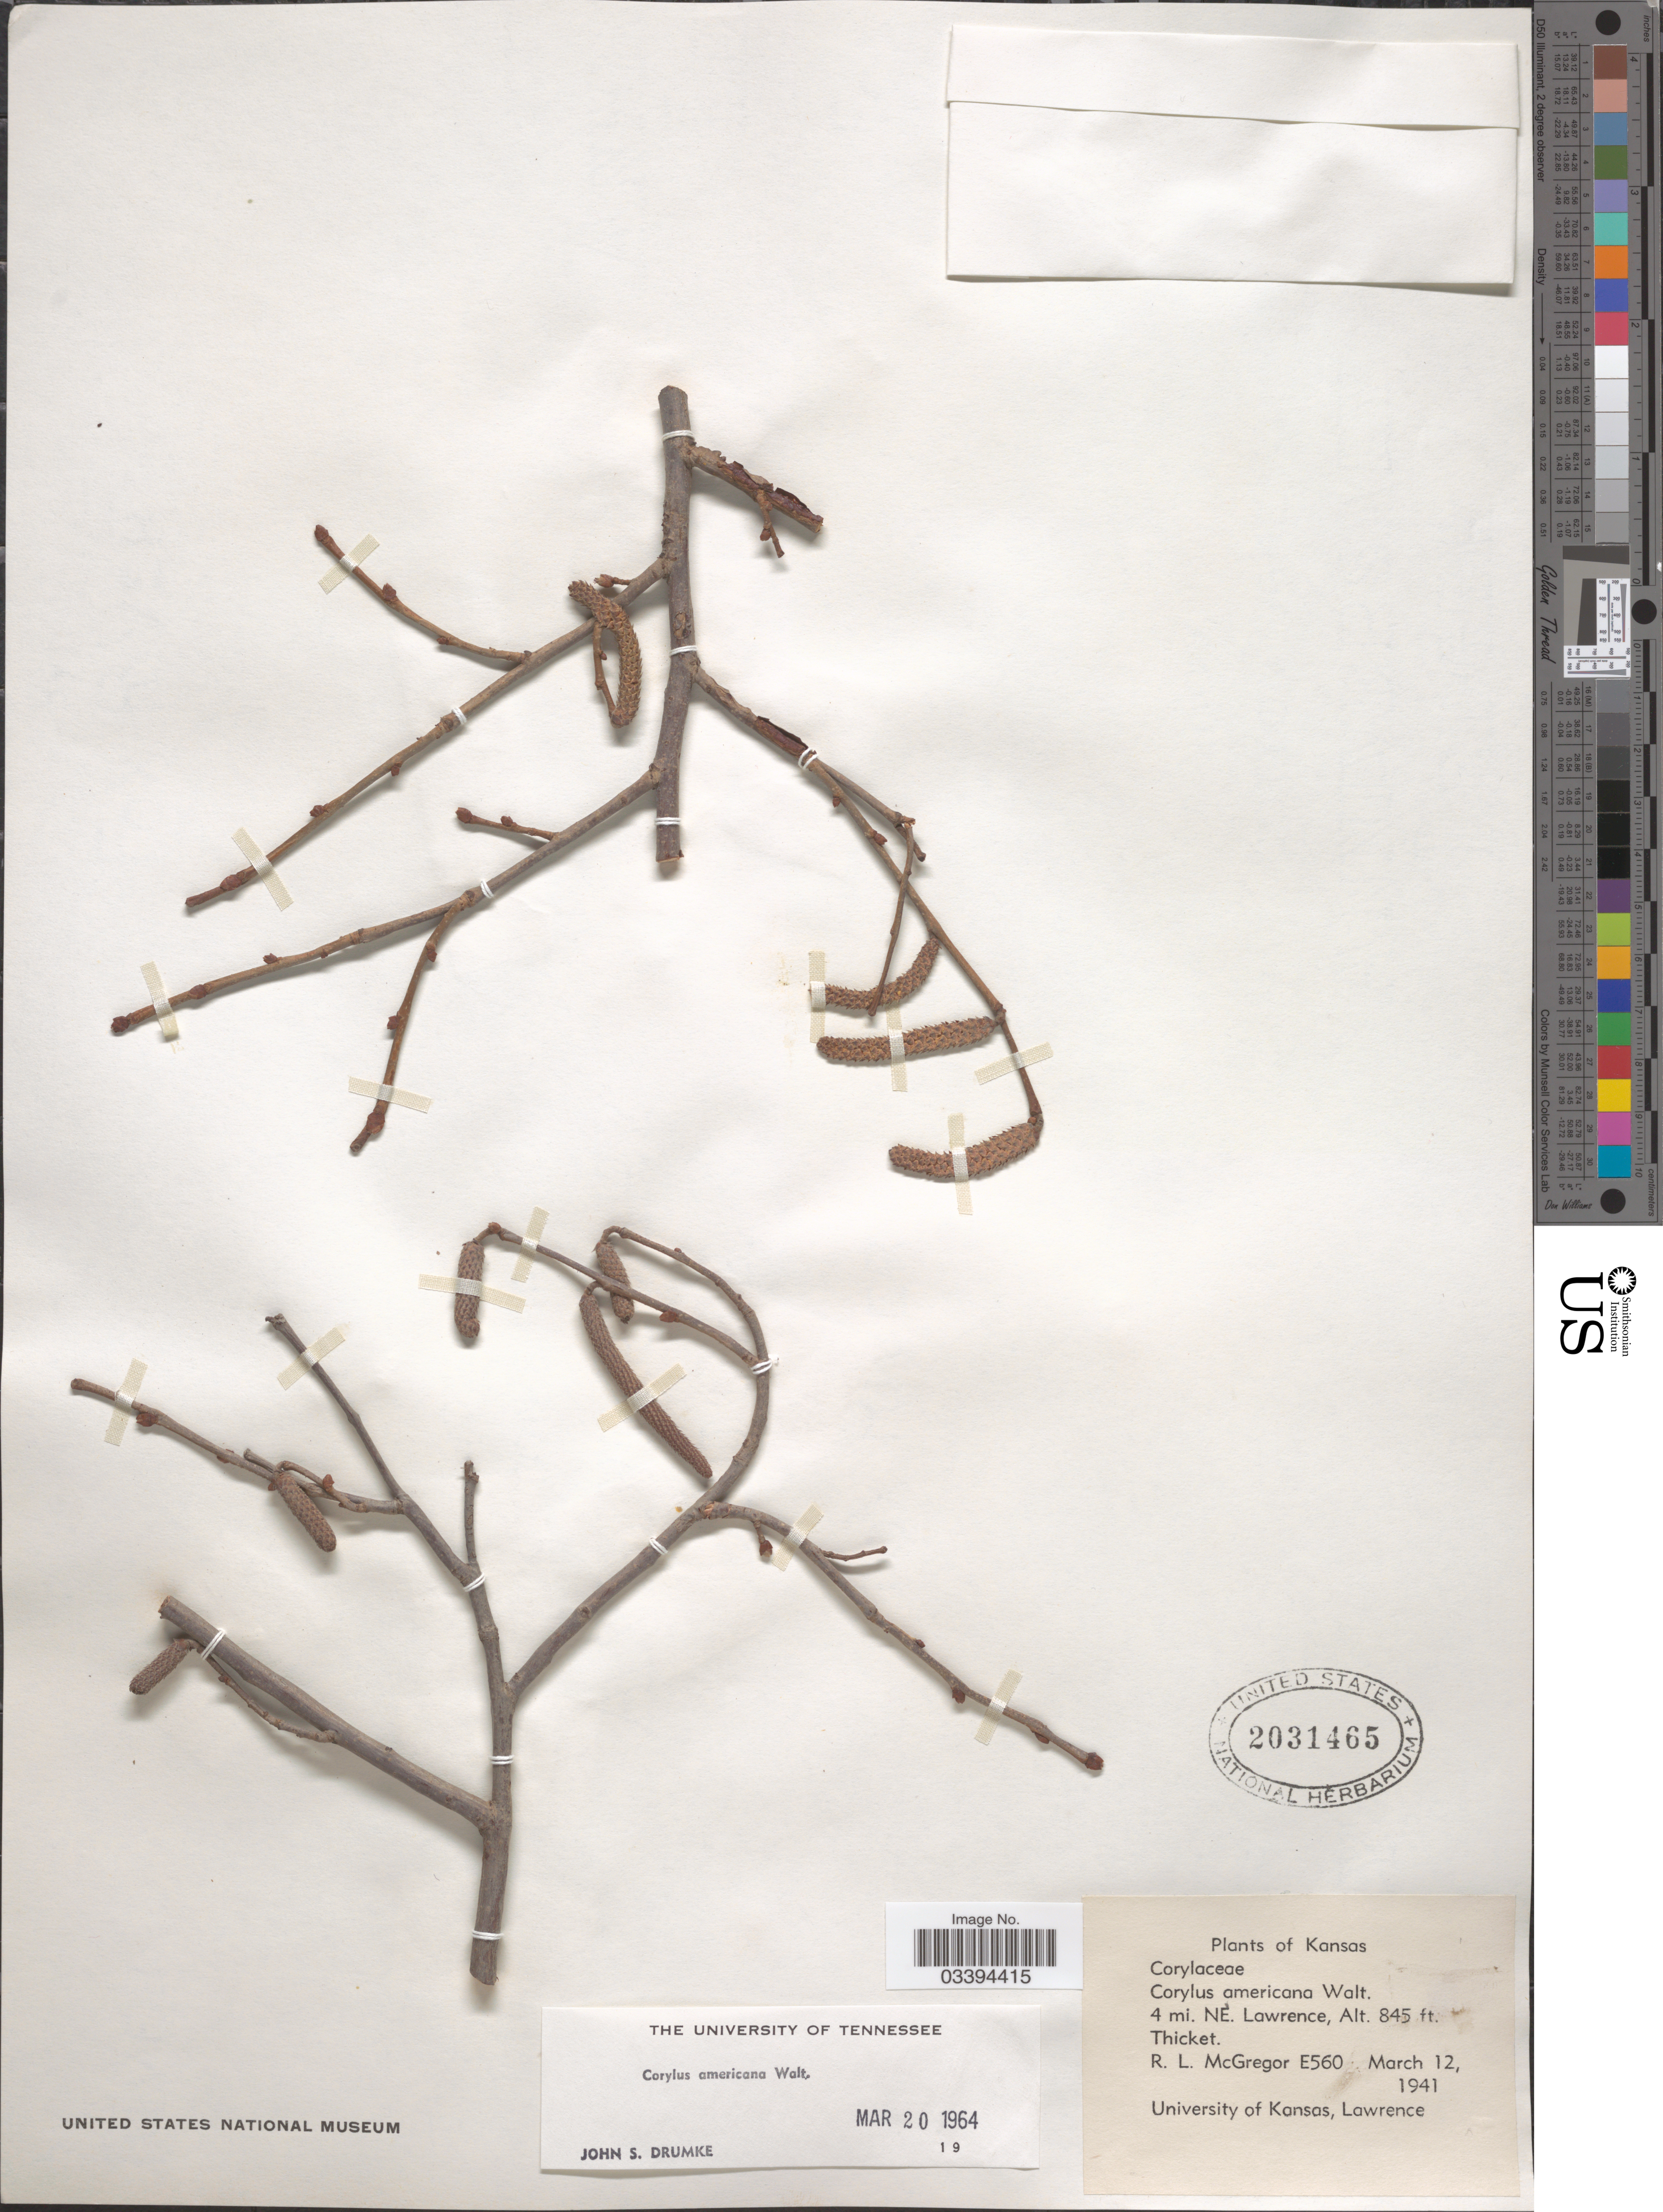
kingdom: Plantae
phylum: Tracheophyta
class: Magnoliopsida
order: Fagales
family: Betulaceae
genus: Corylus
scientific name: Corylus americana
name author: Walter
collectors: R. McGregor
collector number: E560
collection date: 1941-03-12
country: United States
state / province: Kansas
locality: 4 mi. NE. Lawrence.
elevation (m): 258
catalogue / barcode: US 2031465